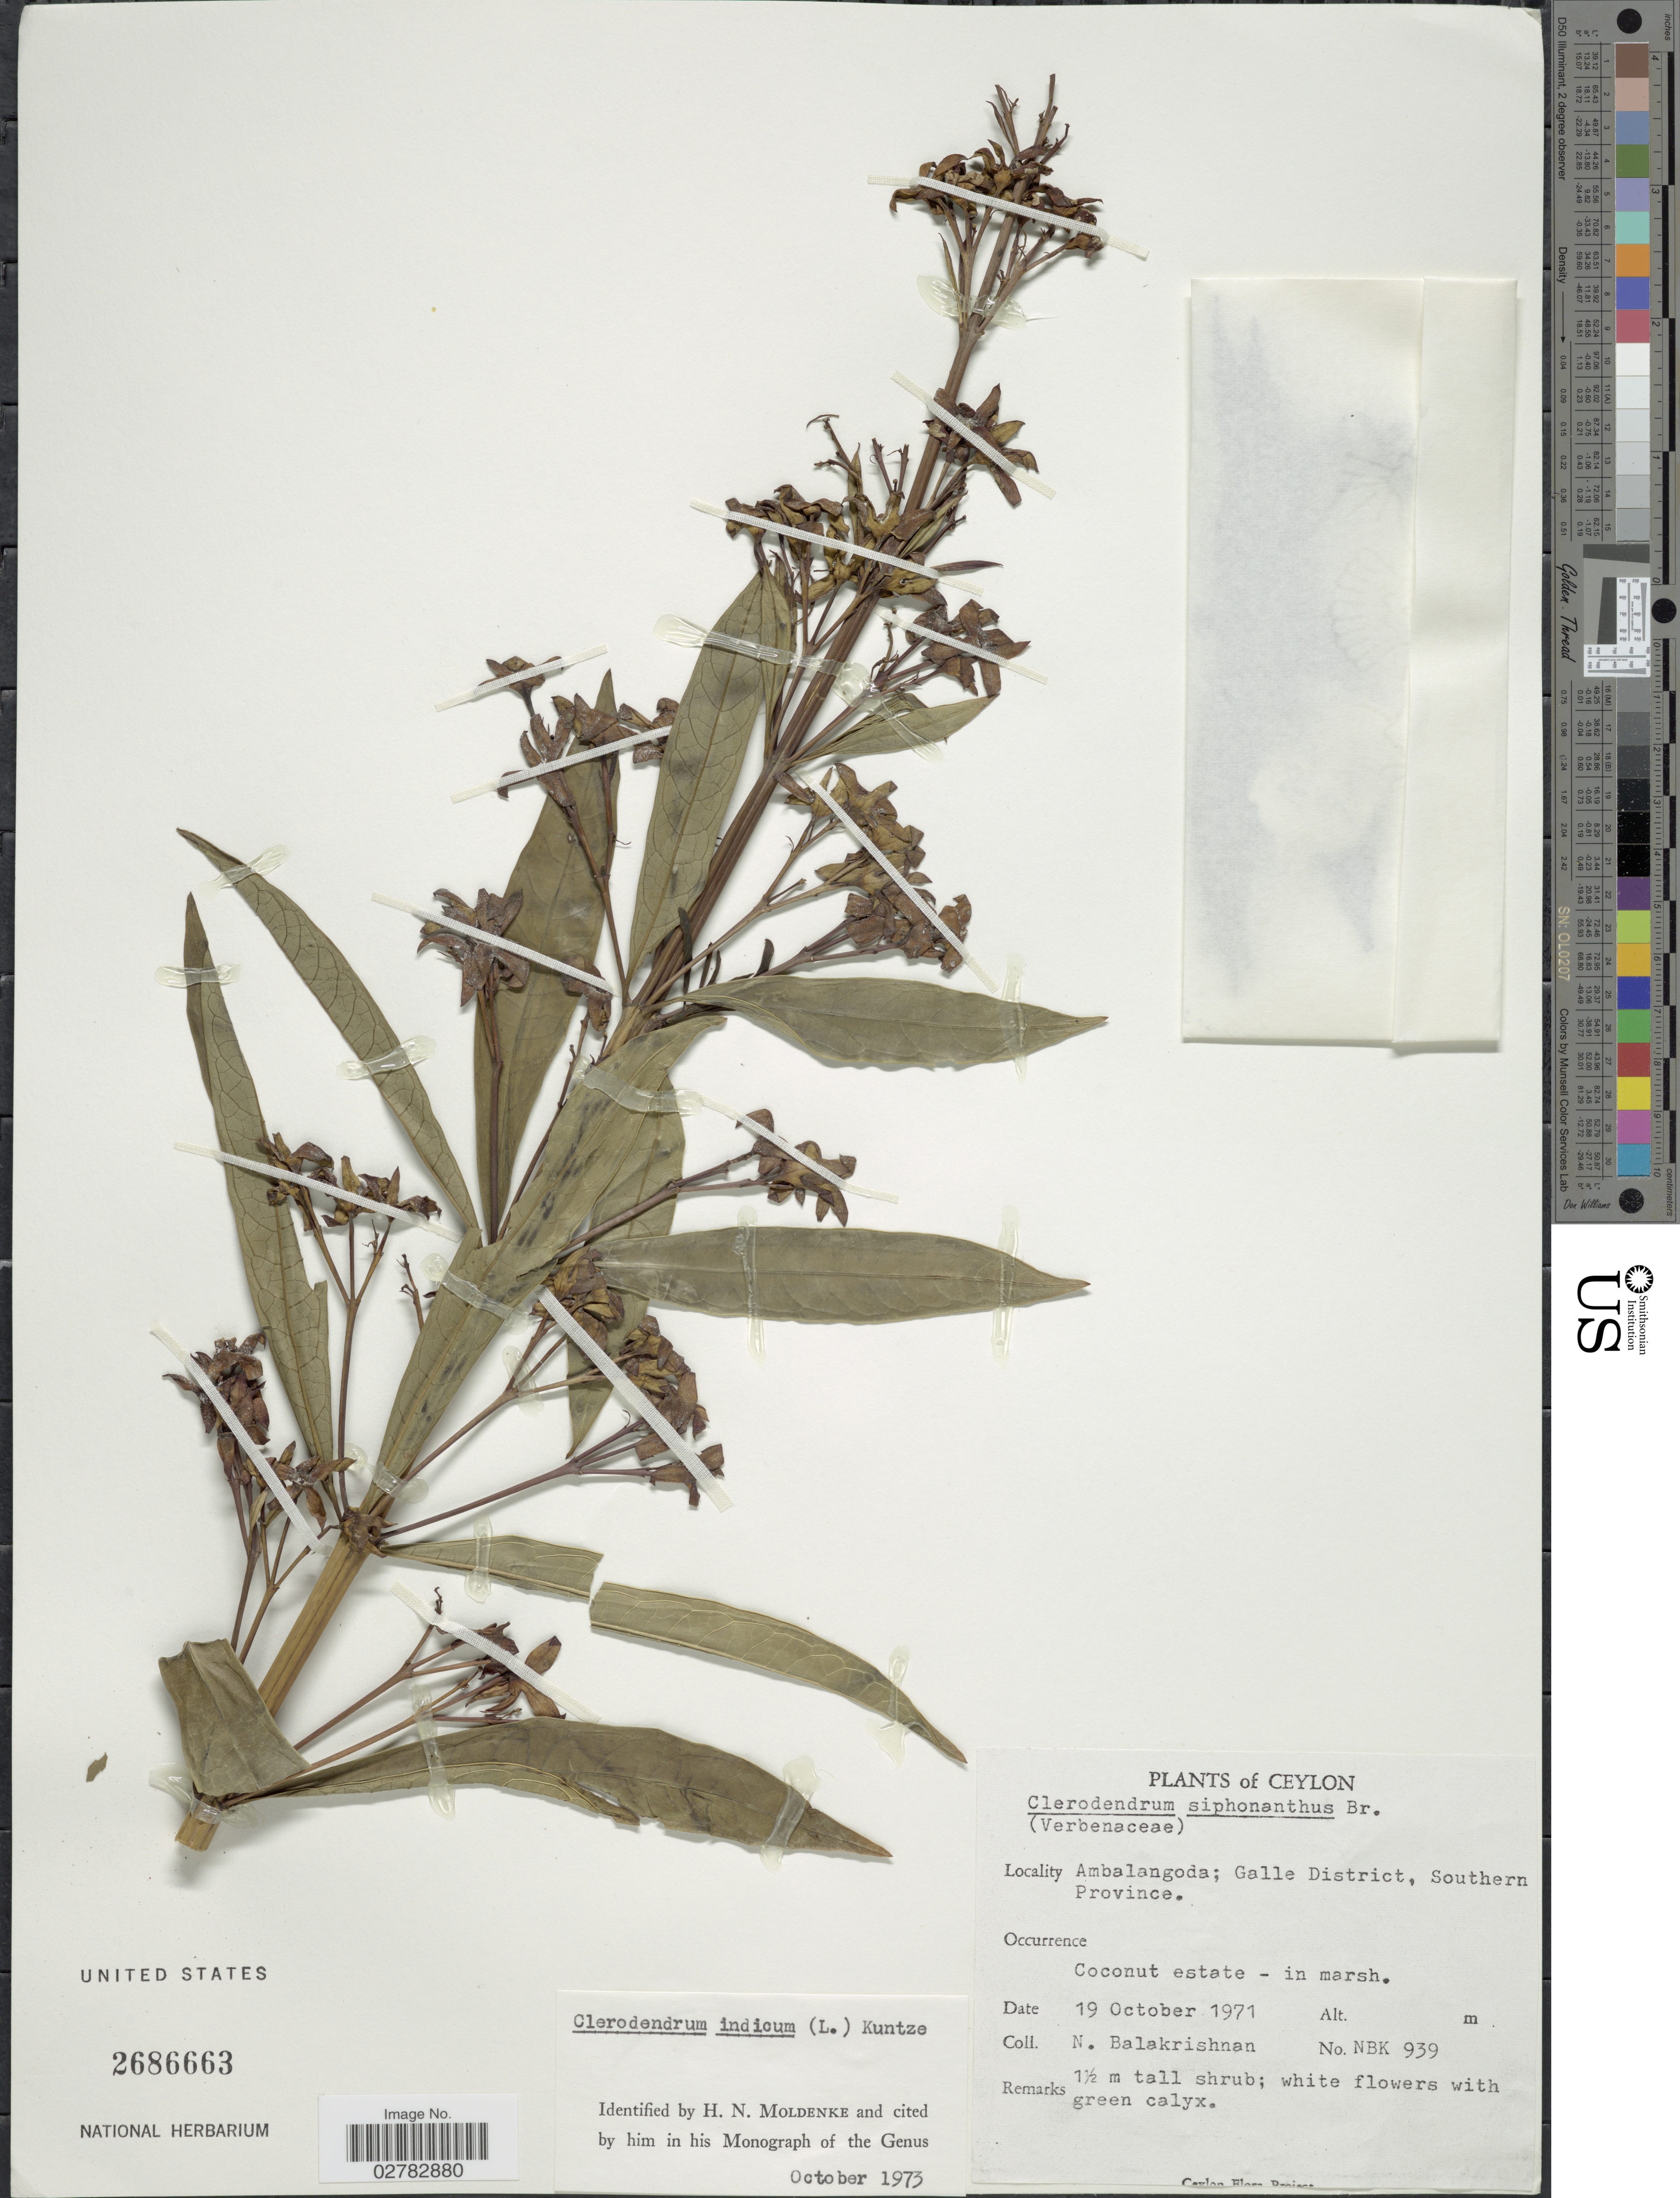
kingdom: Plantae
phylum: Tracheophyta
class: Magnoliopsida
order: Lamiales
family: Lamiaceae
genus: Clerodendrum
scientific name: Clerodendrum indicum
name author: (L.) Kuntze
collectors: N. Balakrishnan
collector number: NBK939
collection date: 1971-10-19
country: Sri Lanka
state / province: Southern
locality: Ceylon. Ambalangoda; Galle District, Southern Province. Coconut estate.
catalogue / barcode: US 2686663